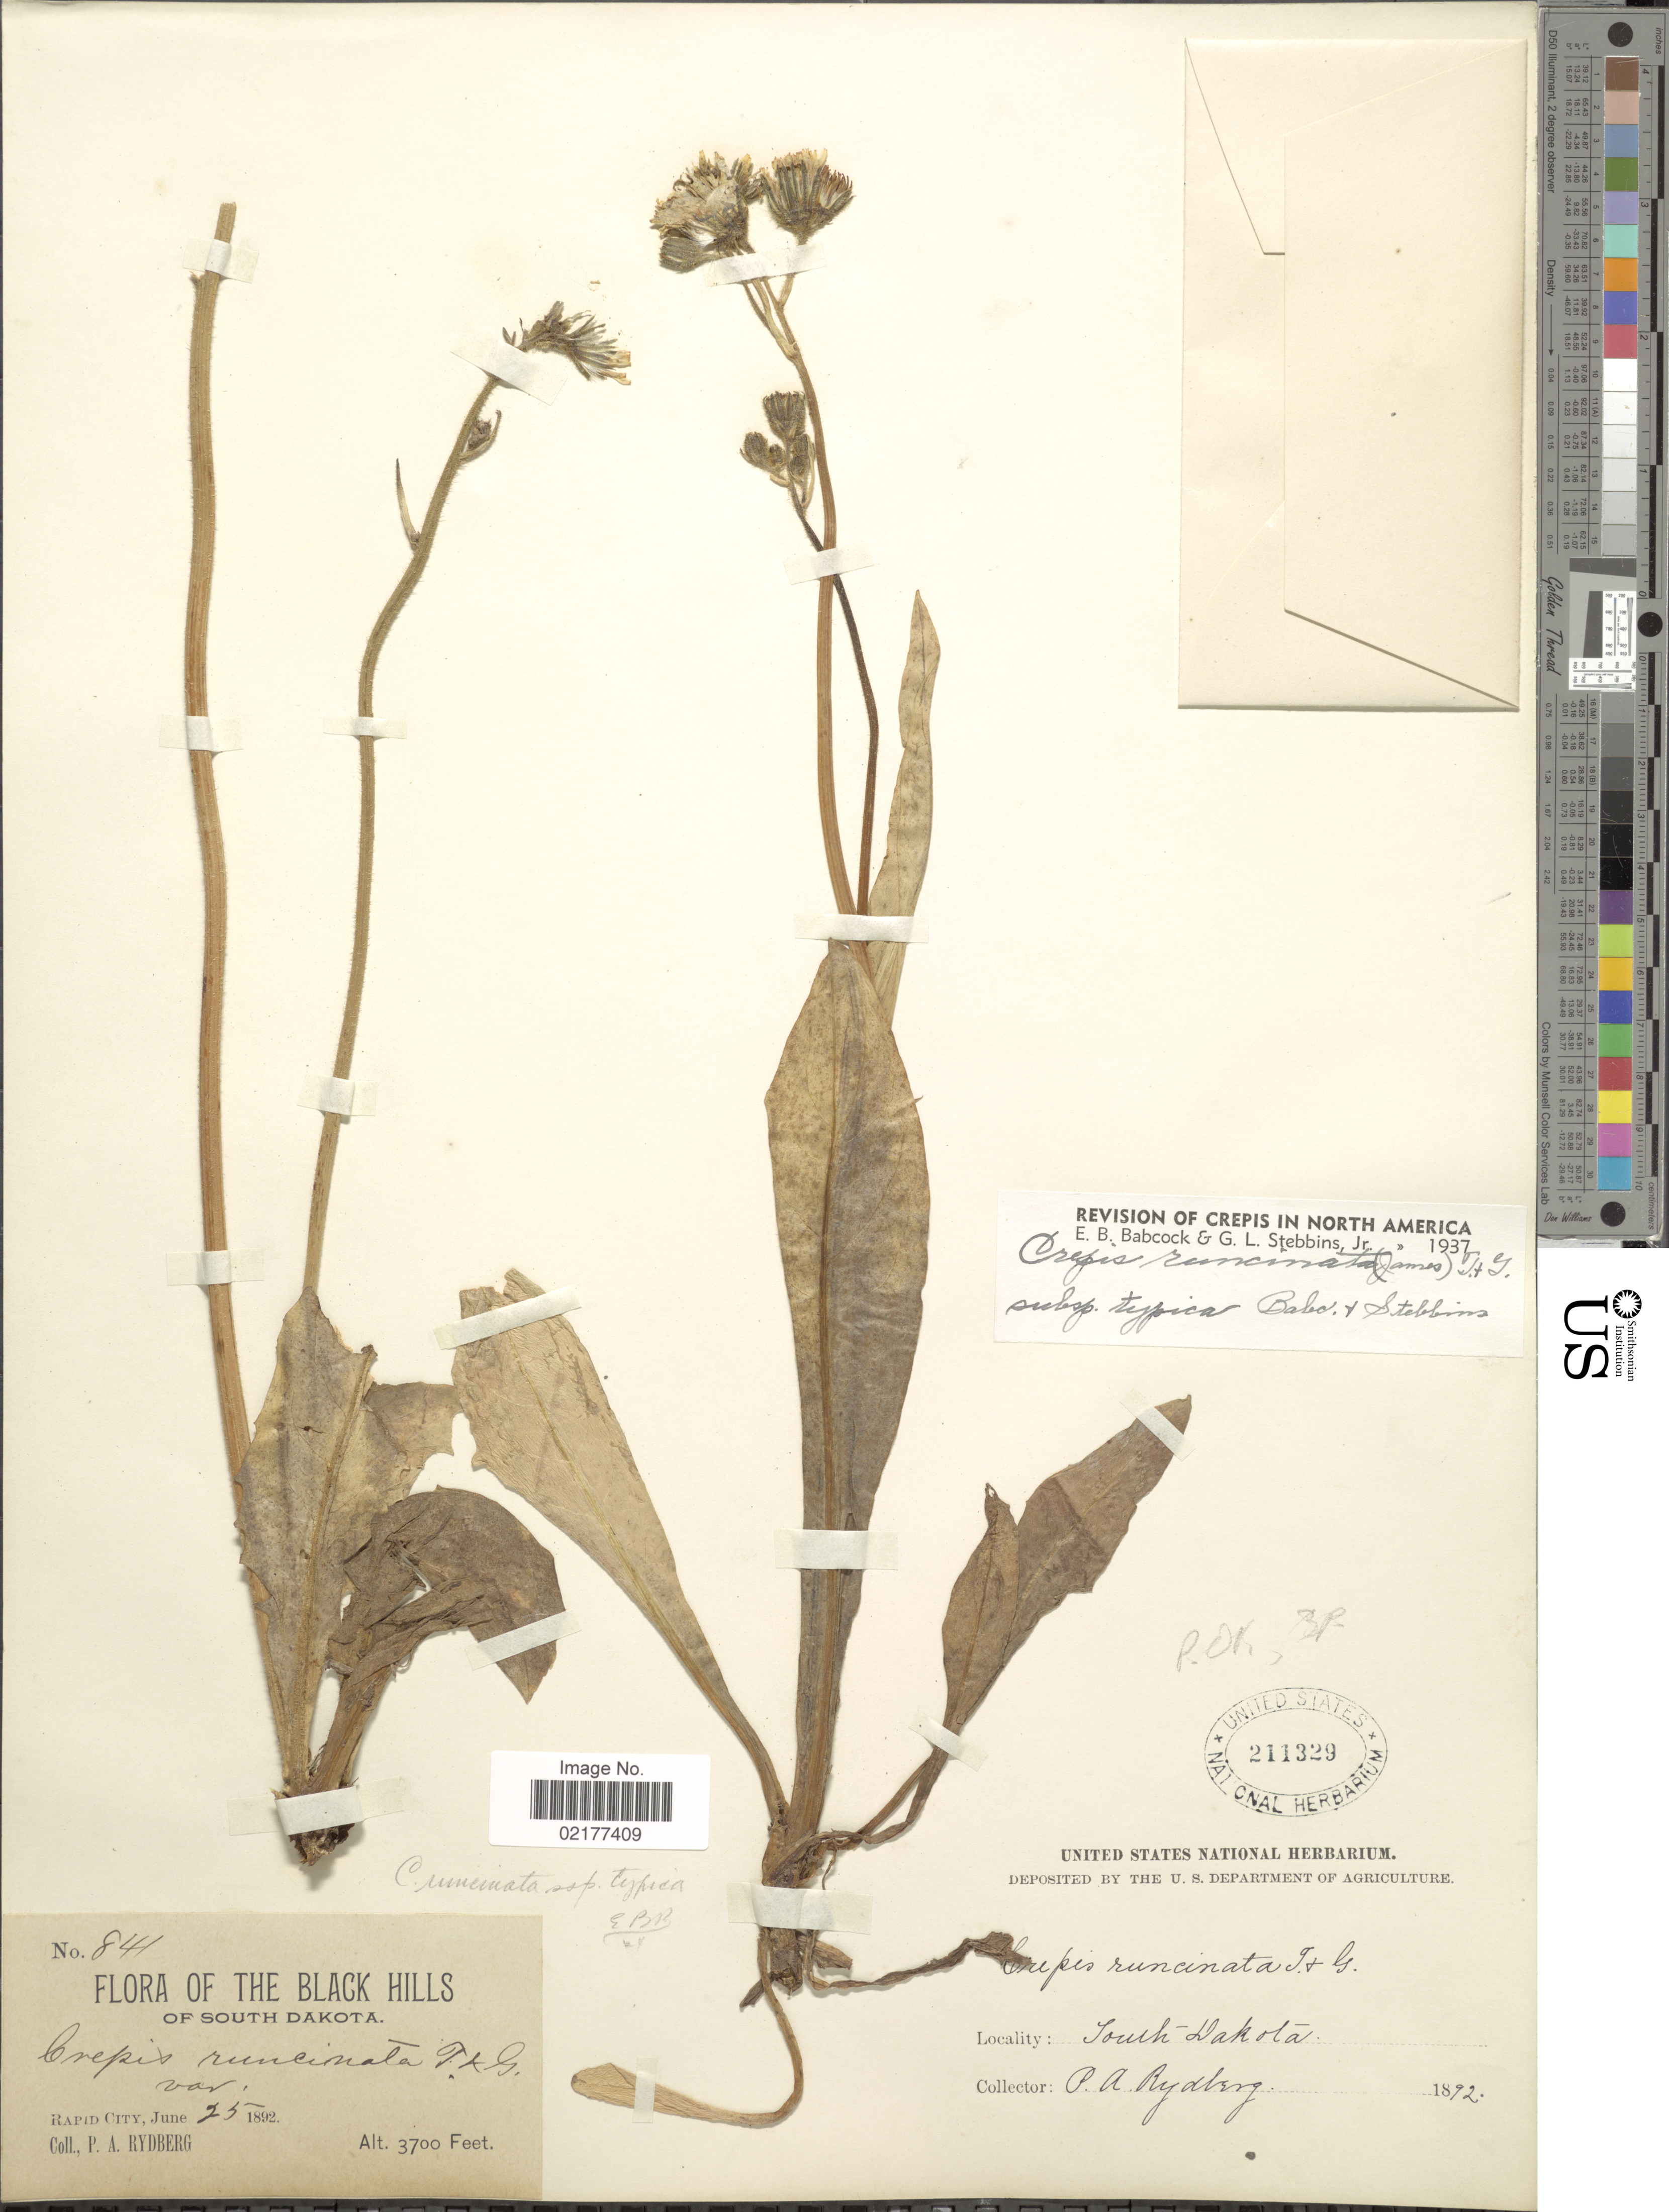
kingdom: Plantae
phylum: Tracheophyta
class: Magnoliopsida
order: Asterales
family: Asteraceae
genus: Crepis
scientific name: Crepis runcinata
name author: Torr. & A. Gray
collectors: P. A. Rydberg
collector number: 841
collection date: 1892-06-25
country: United States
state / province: South Dakota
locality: Black Hills. Rapid City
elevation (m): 1128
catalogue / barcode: US 211329